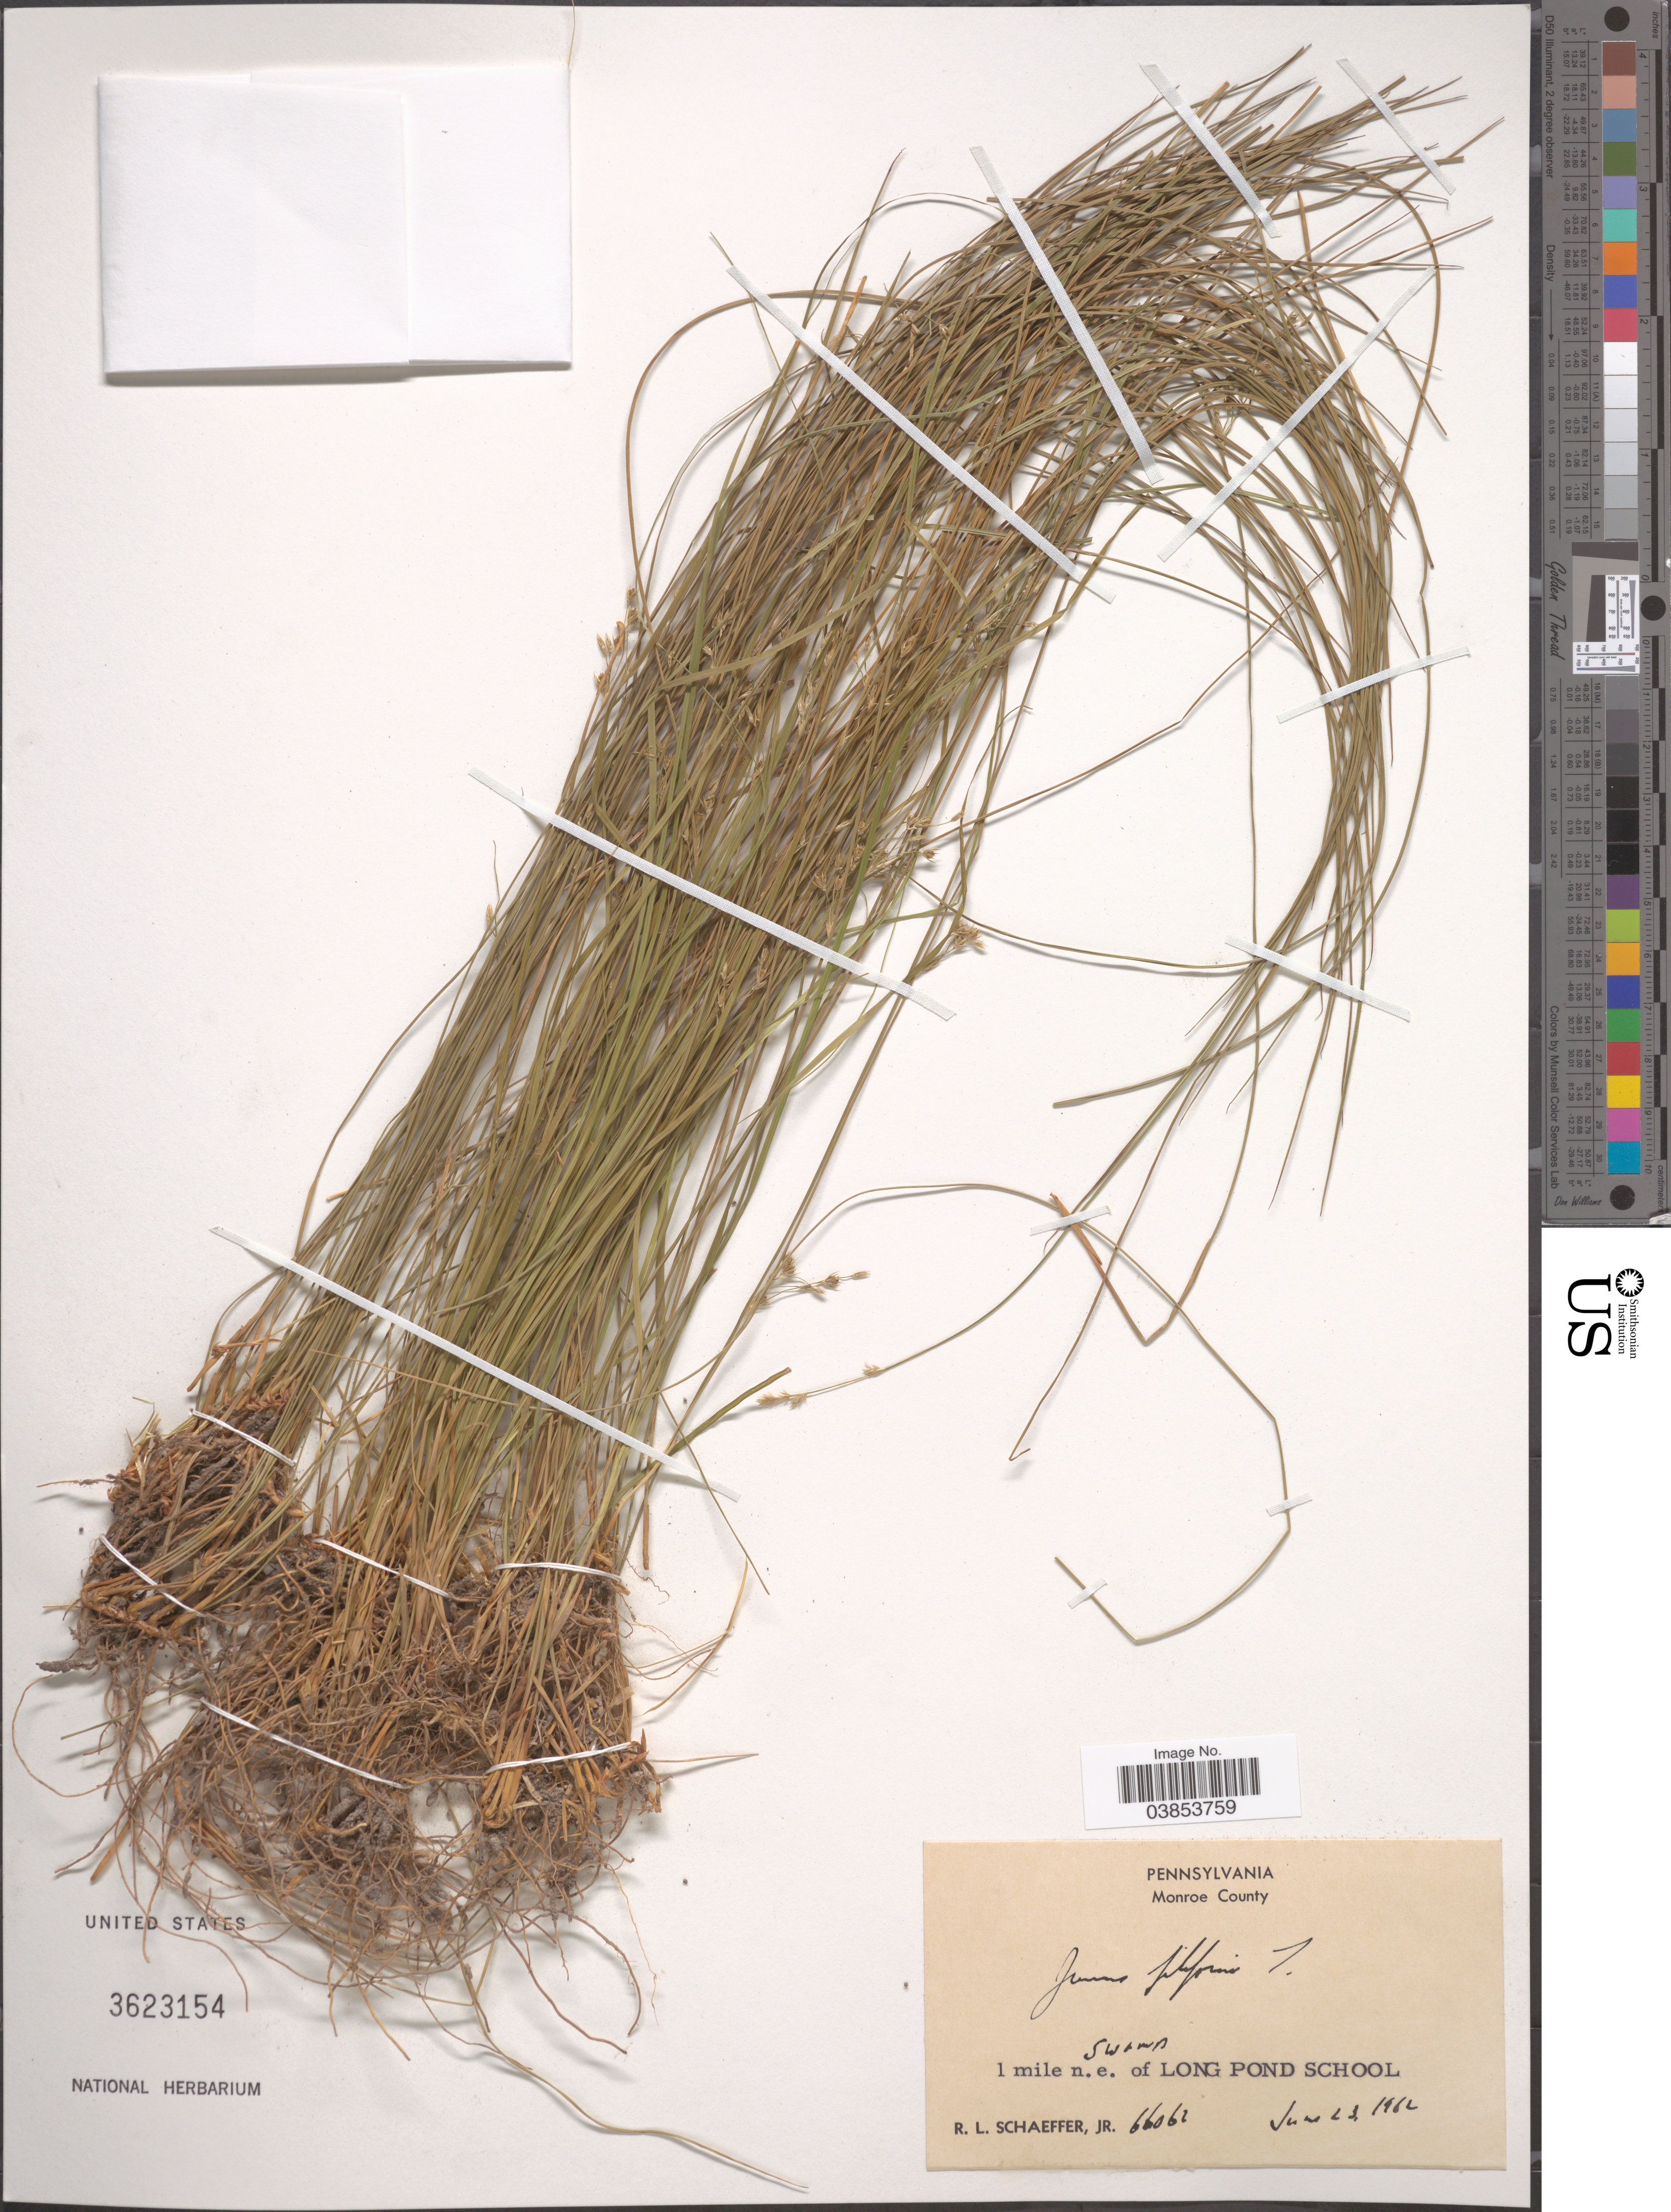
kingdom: Plantae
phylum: Tracheophyta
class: Liliopsida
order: Poales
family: Juncaceae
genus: Juncus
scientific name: Juncus filiformis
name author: L.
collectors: R. L. Schaeffer Jr.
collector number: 66062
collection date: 1962-06-23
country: United States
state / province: Pennsylvania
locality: Monroe County. 1 mile n.e. of Long Pond School.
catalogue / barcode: US 3623154